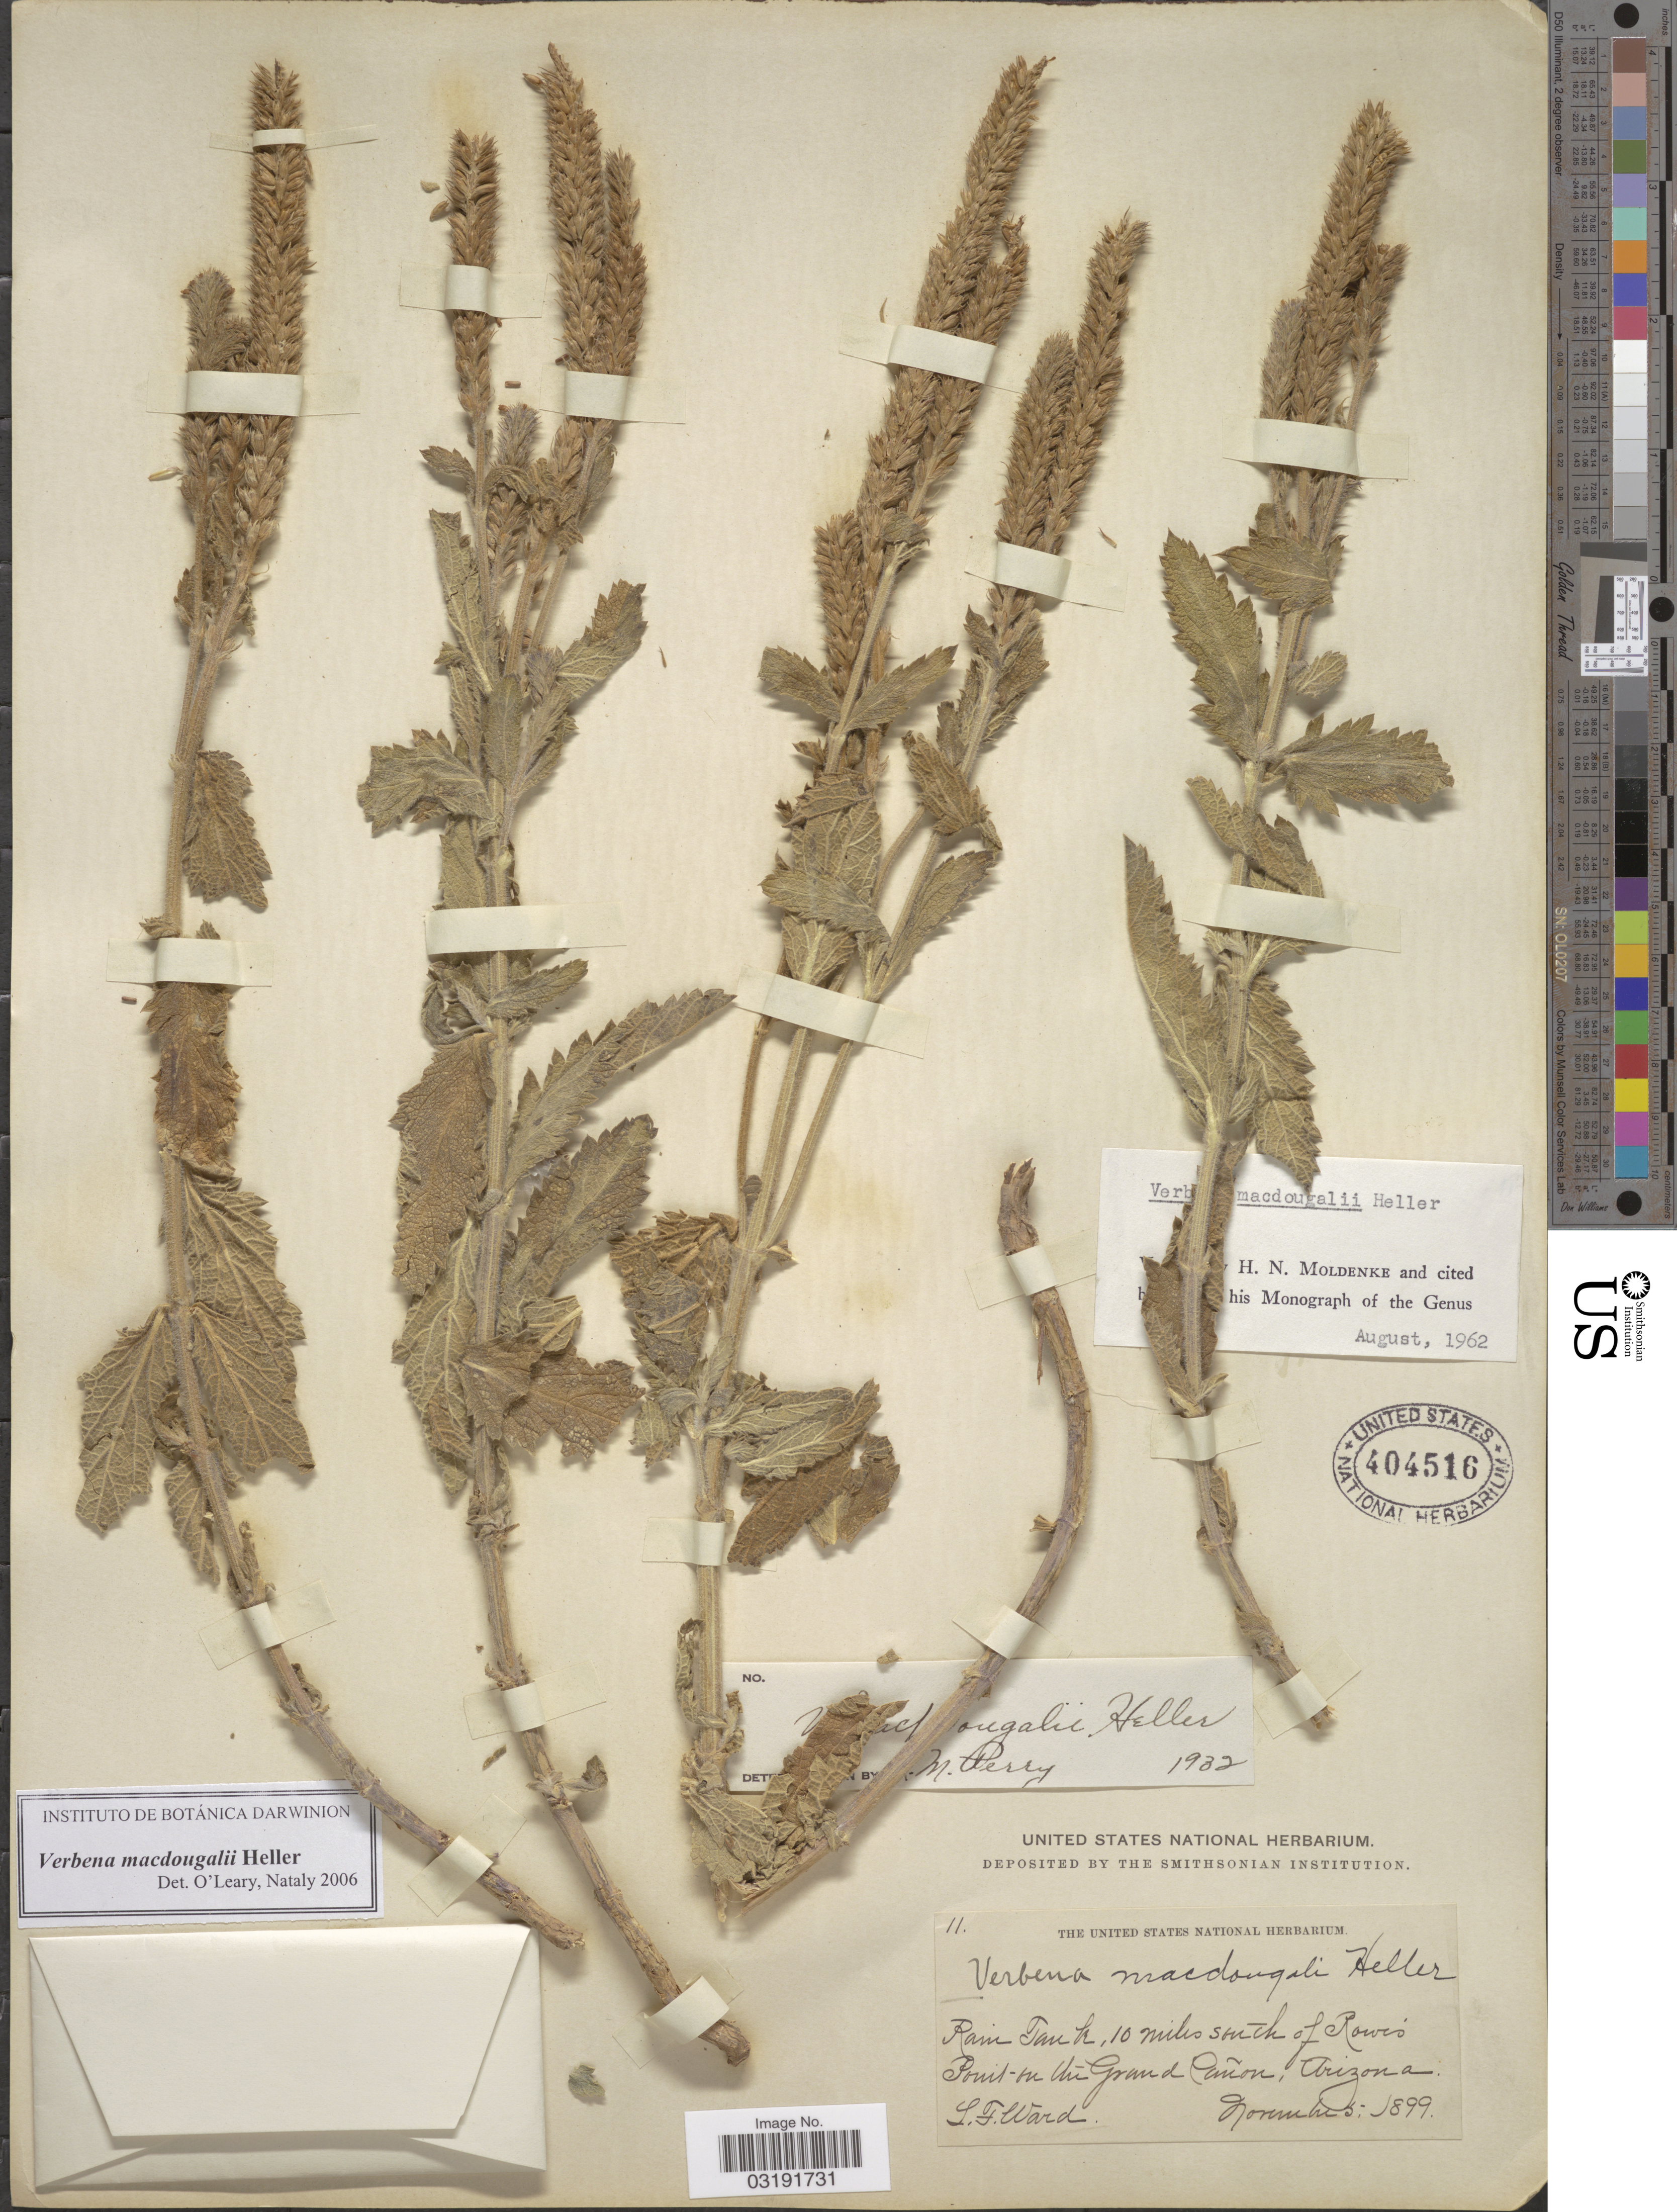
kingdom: Plantae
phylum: Tracheophyta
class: Magnoliopsida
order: Lamiales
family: Verbenaceae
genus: Verbena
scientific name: Verbena macdougalii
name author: A. Heller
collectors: L. Ward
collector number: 11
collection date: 1899-11-05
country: United States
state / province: Arizona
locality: Rain Tank, 10 miles south of Rowe's Point on the Grand Cañon.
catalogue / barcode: US 404516